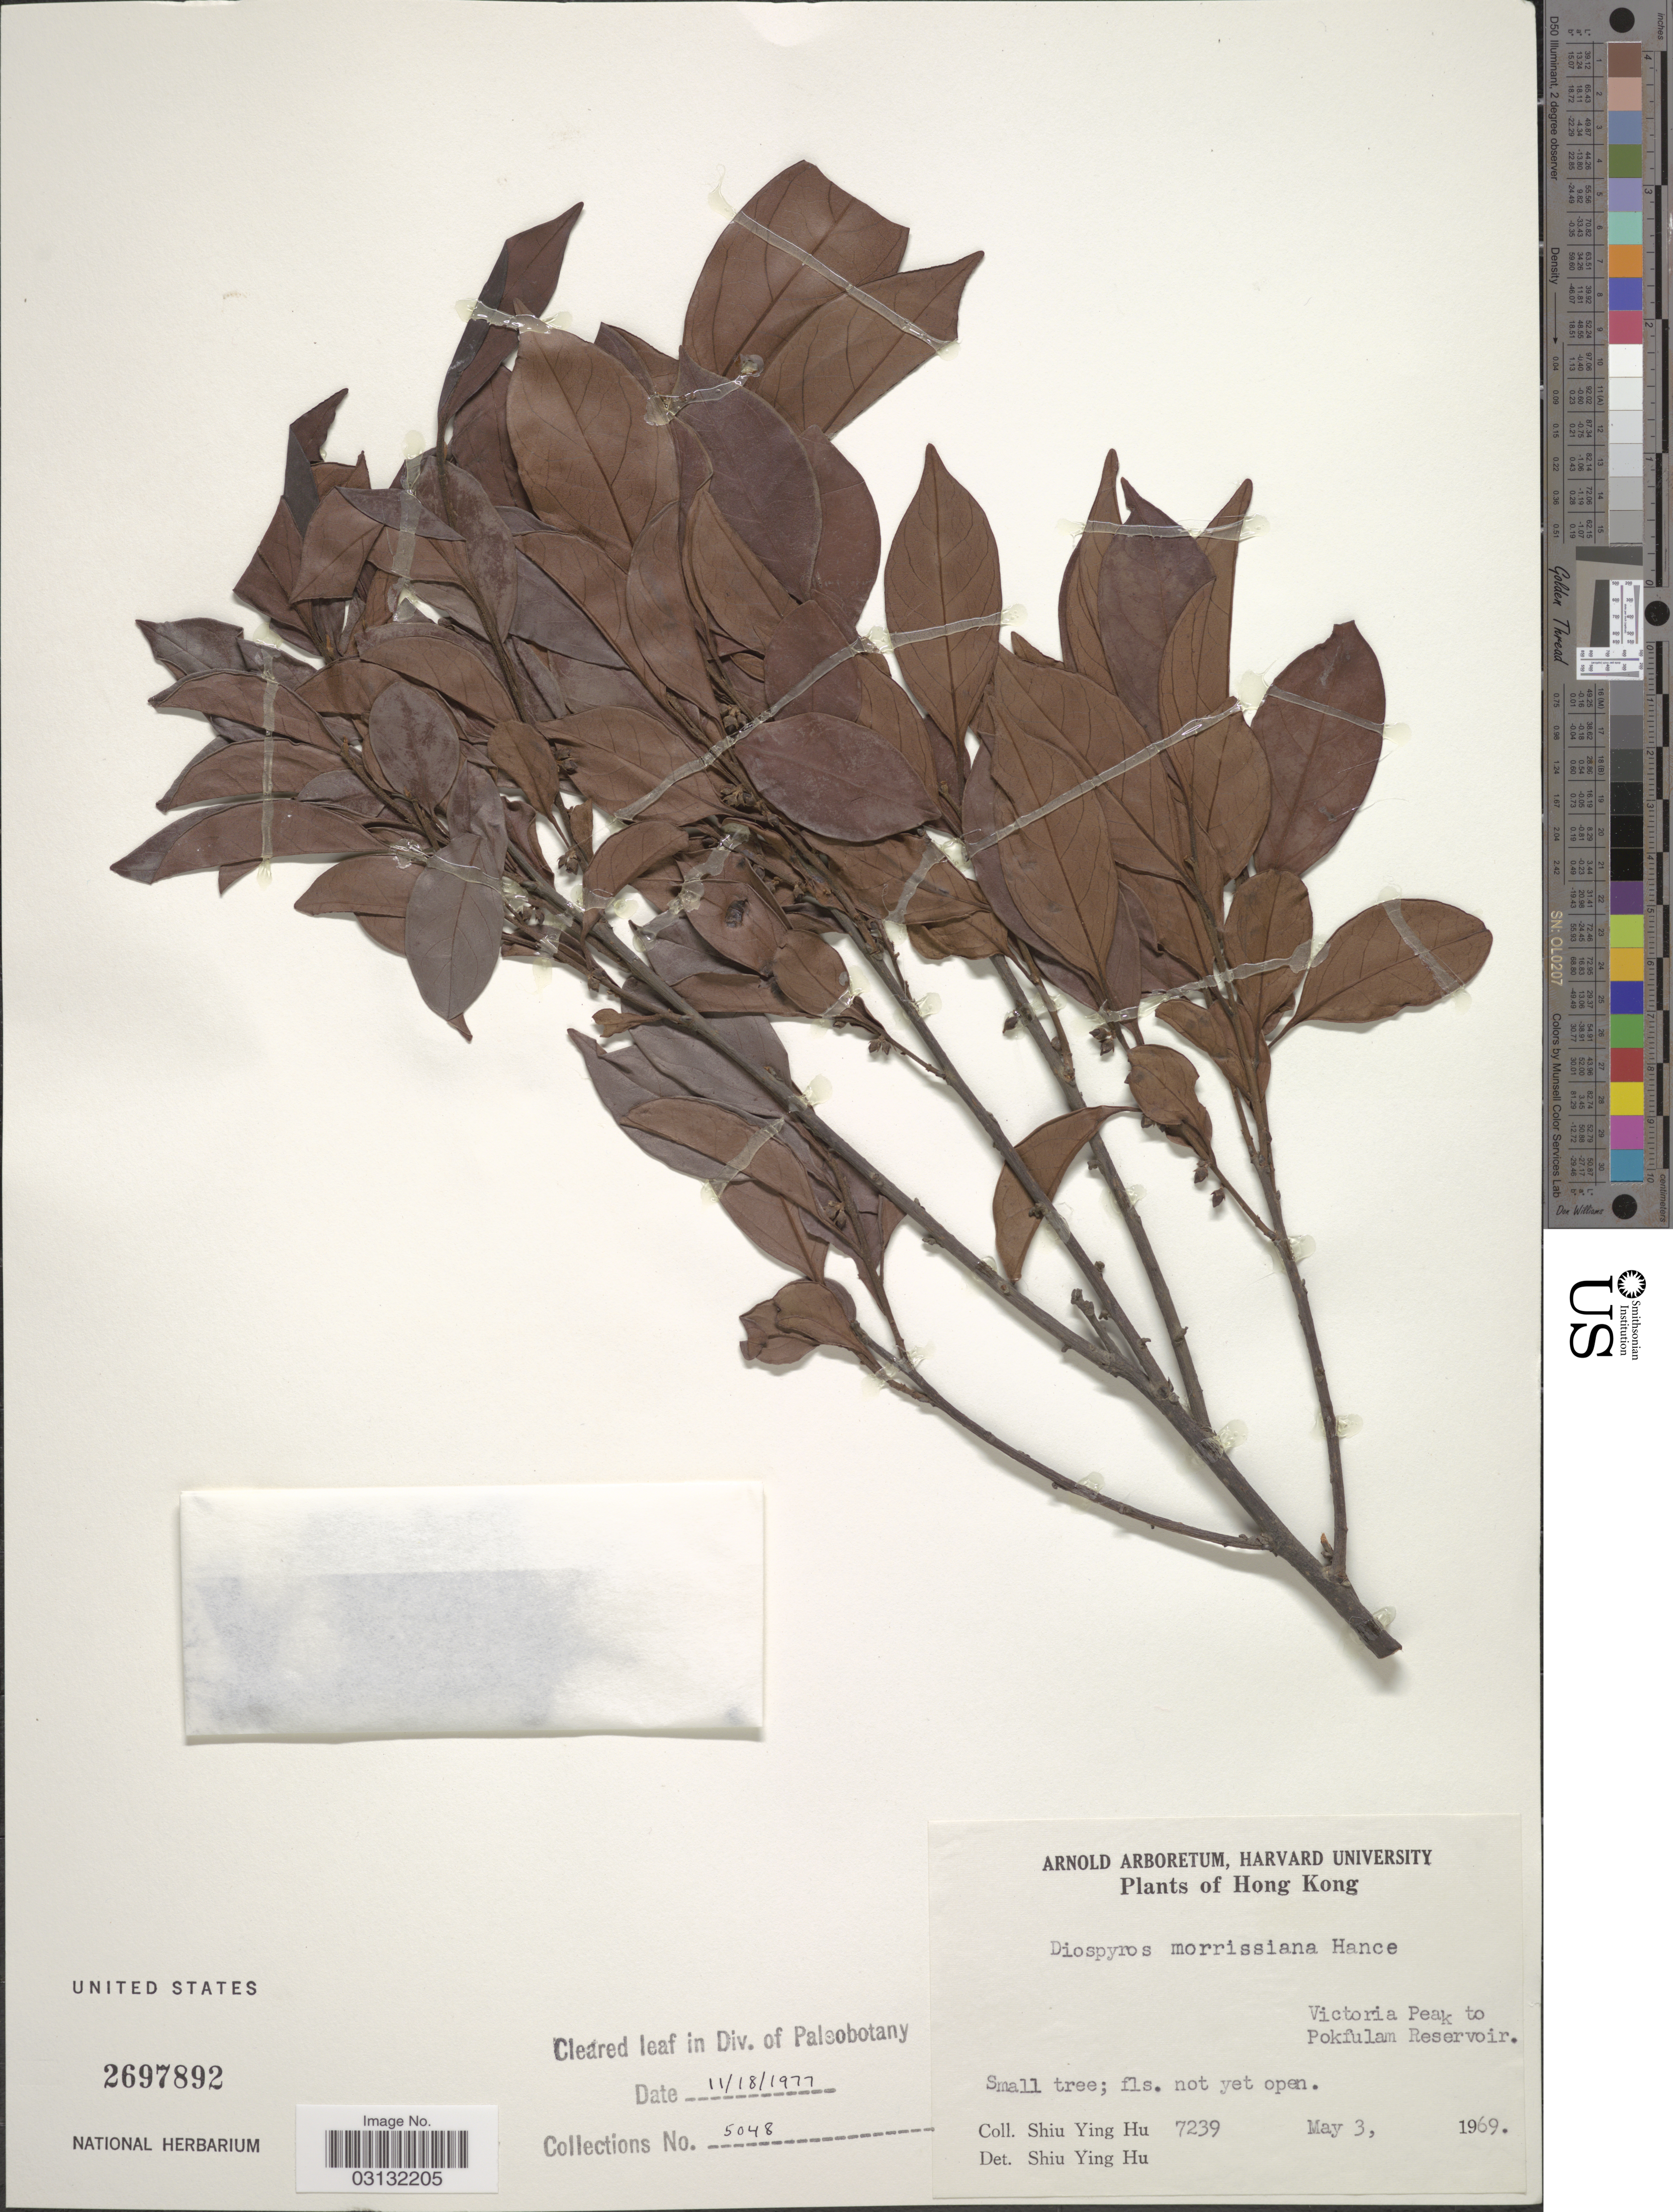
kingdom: Plantae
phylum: Tracheophyta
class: Magnoliopsida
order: Ericales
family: Ebenaceae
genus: Diospyros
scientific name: Diospyros morrisiana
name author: Hance in Walp.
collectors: S. Y. Hu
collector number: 7239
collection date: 1969-05-03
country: China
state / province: Hong Kong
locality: Victoria Peak to Pokfulam Reservoir.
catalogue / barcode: US 2697892